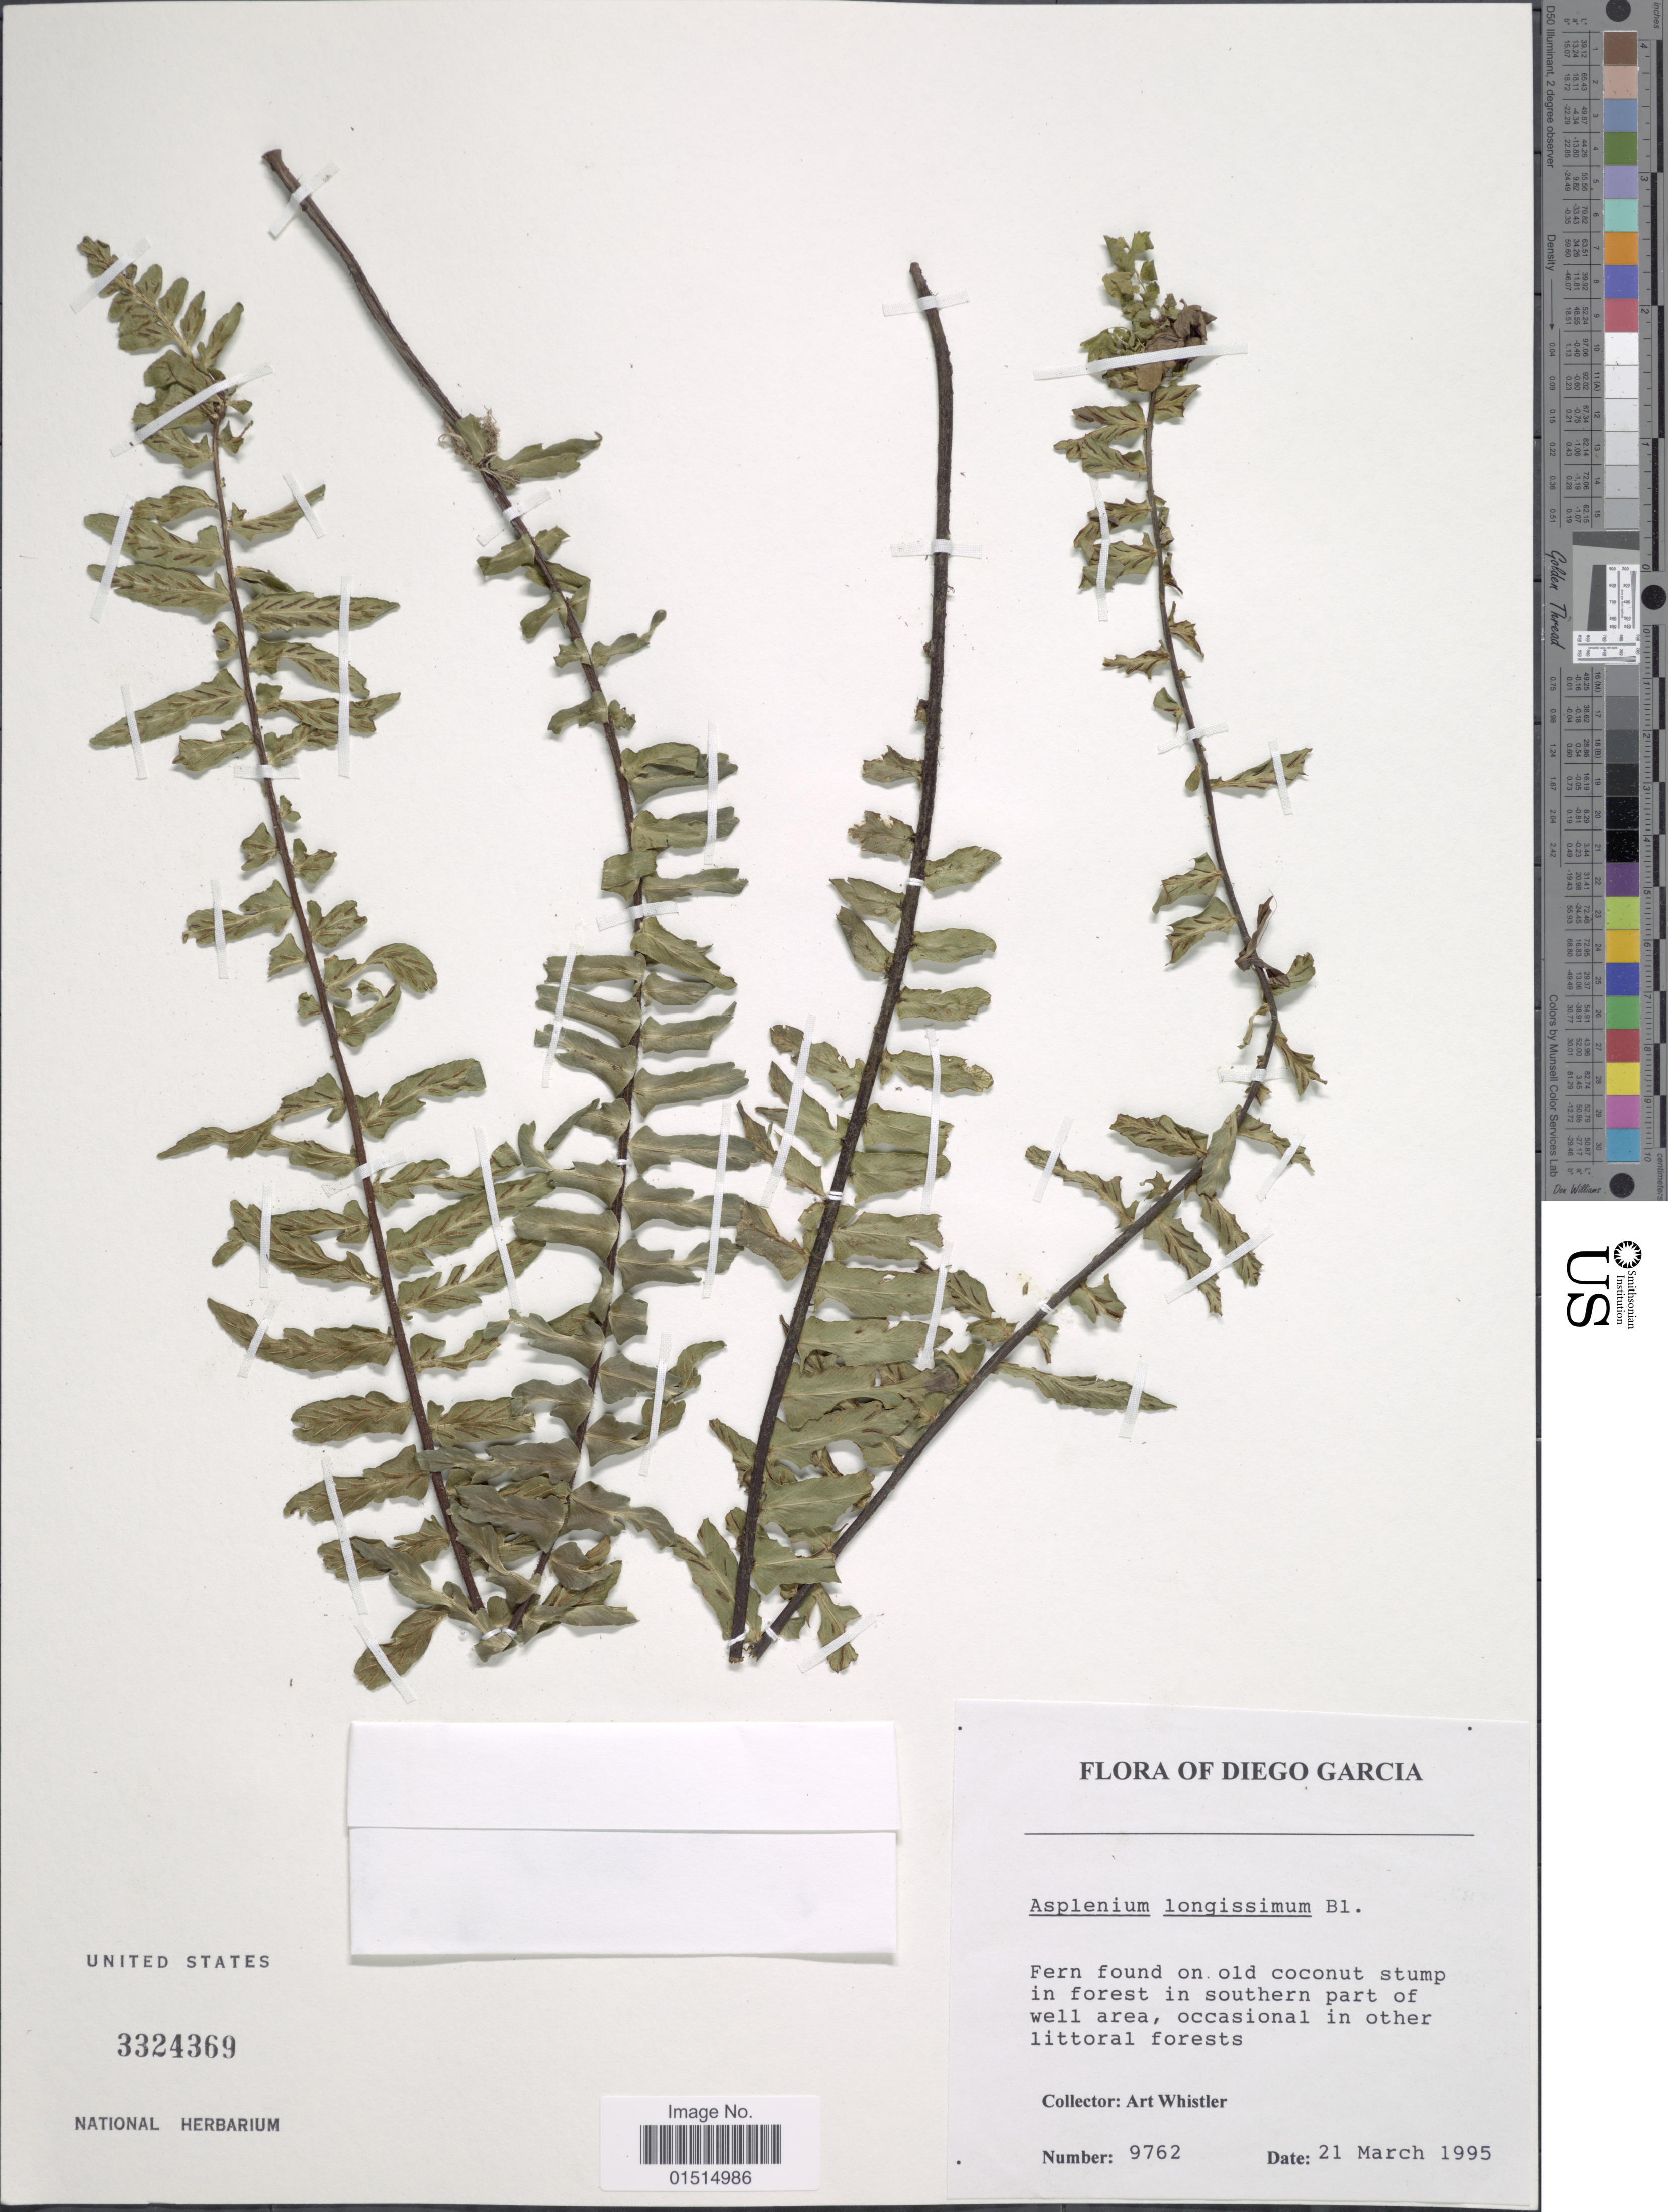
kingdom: Plantae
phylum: Tracheophyta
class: Polypodiopsida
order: Polypodiales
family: Aspleniaceae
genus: Asplenium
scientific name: Asplenium longissimum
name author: Blume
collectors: A. Whistler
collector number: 9762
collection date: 1995-03-21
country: British Indian Ocean Territory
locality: Diego Garcia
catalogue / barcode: US 3324369